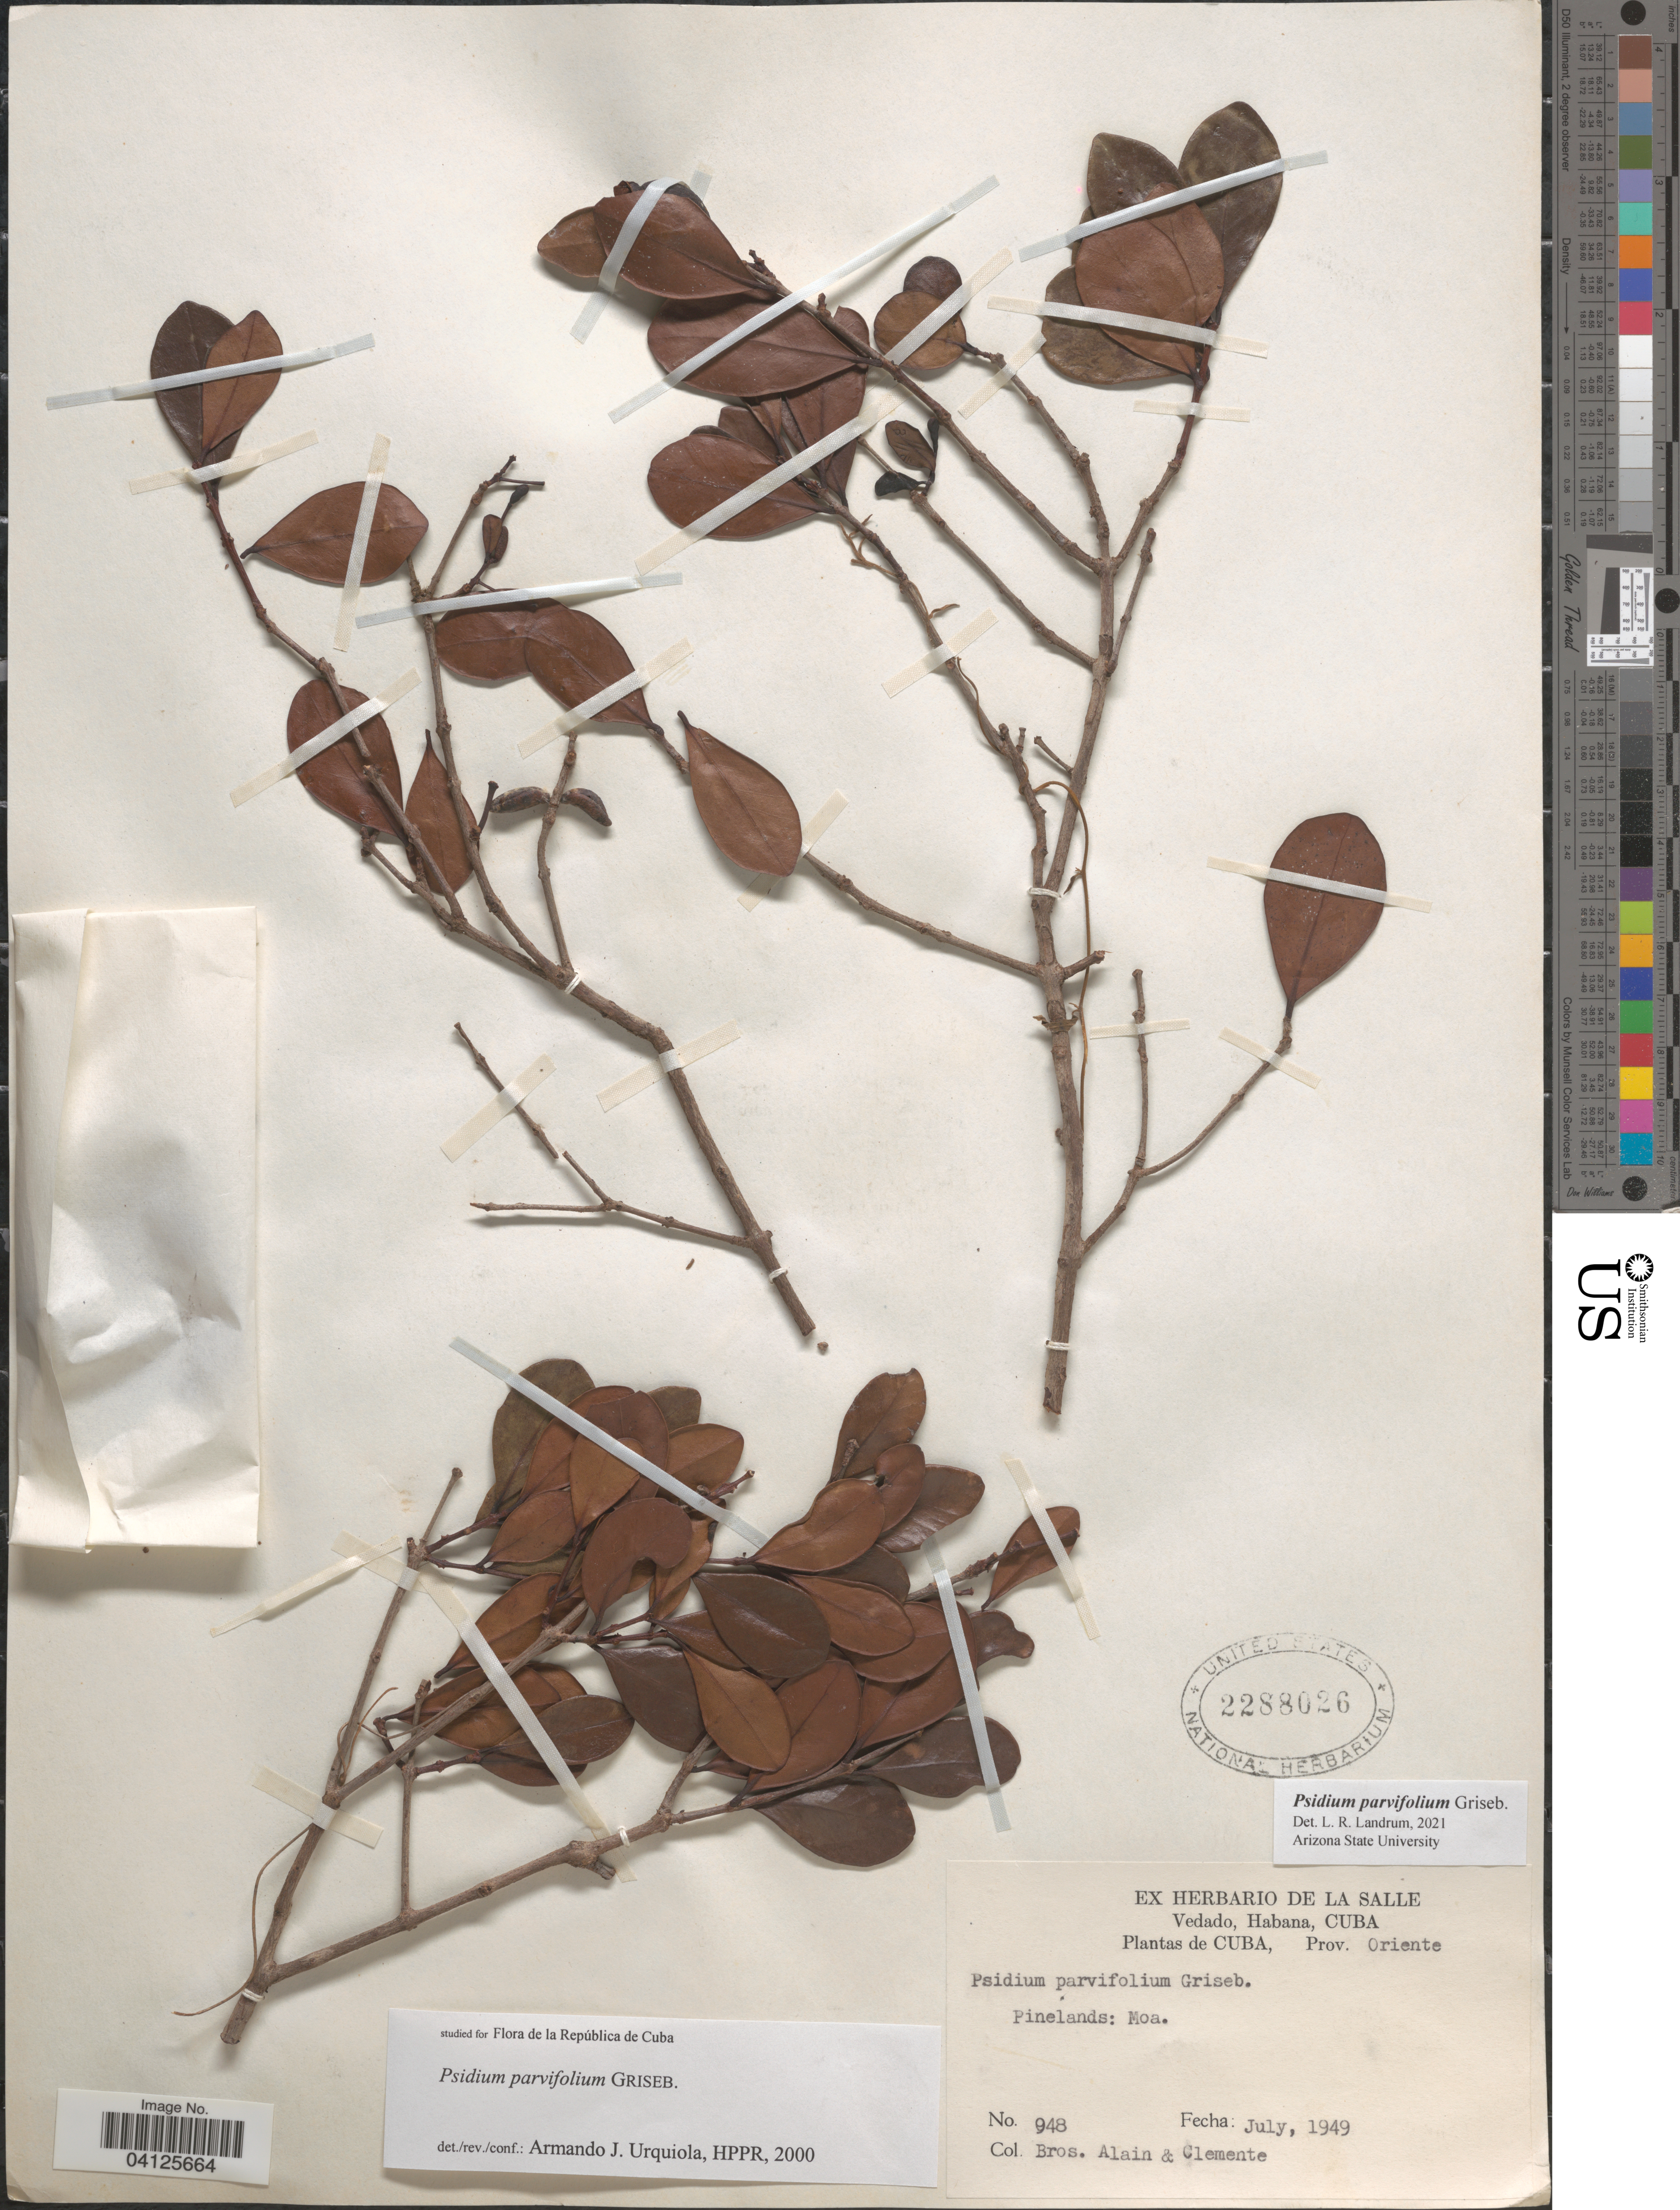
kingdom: Plantae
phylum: Tracheophyta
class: Magnoliopsida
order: Myrtales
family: Myrtaceae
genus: Psidium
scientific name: Psidium parvifolium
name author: Griseb.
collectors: A. H. Liogier & Bro. Clemente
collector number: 948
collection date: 1949-07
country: Cuba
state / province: Oriente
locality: Pinelands: Moa.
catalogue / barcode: US 2288026